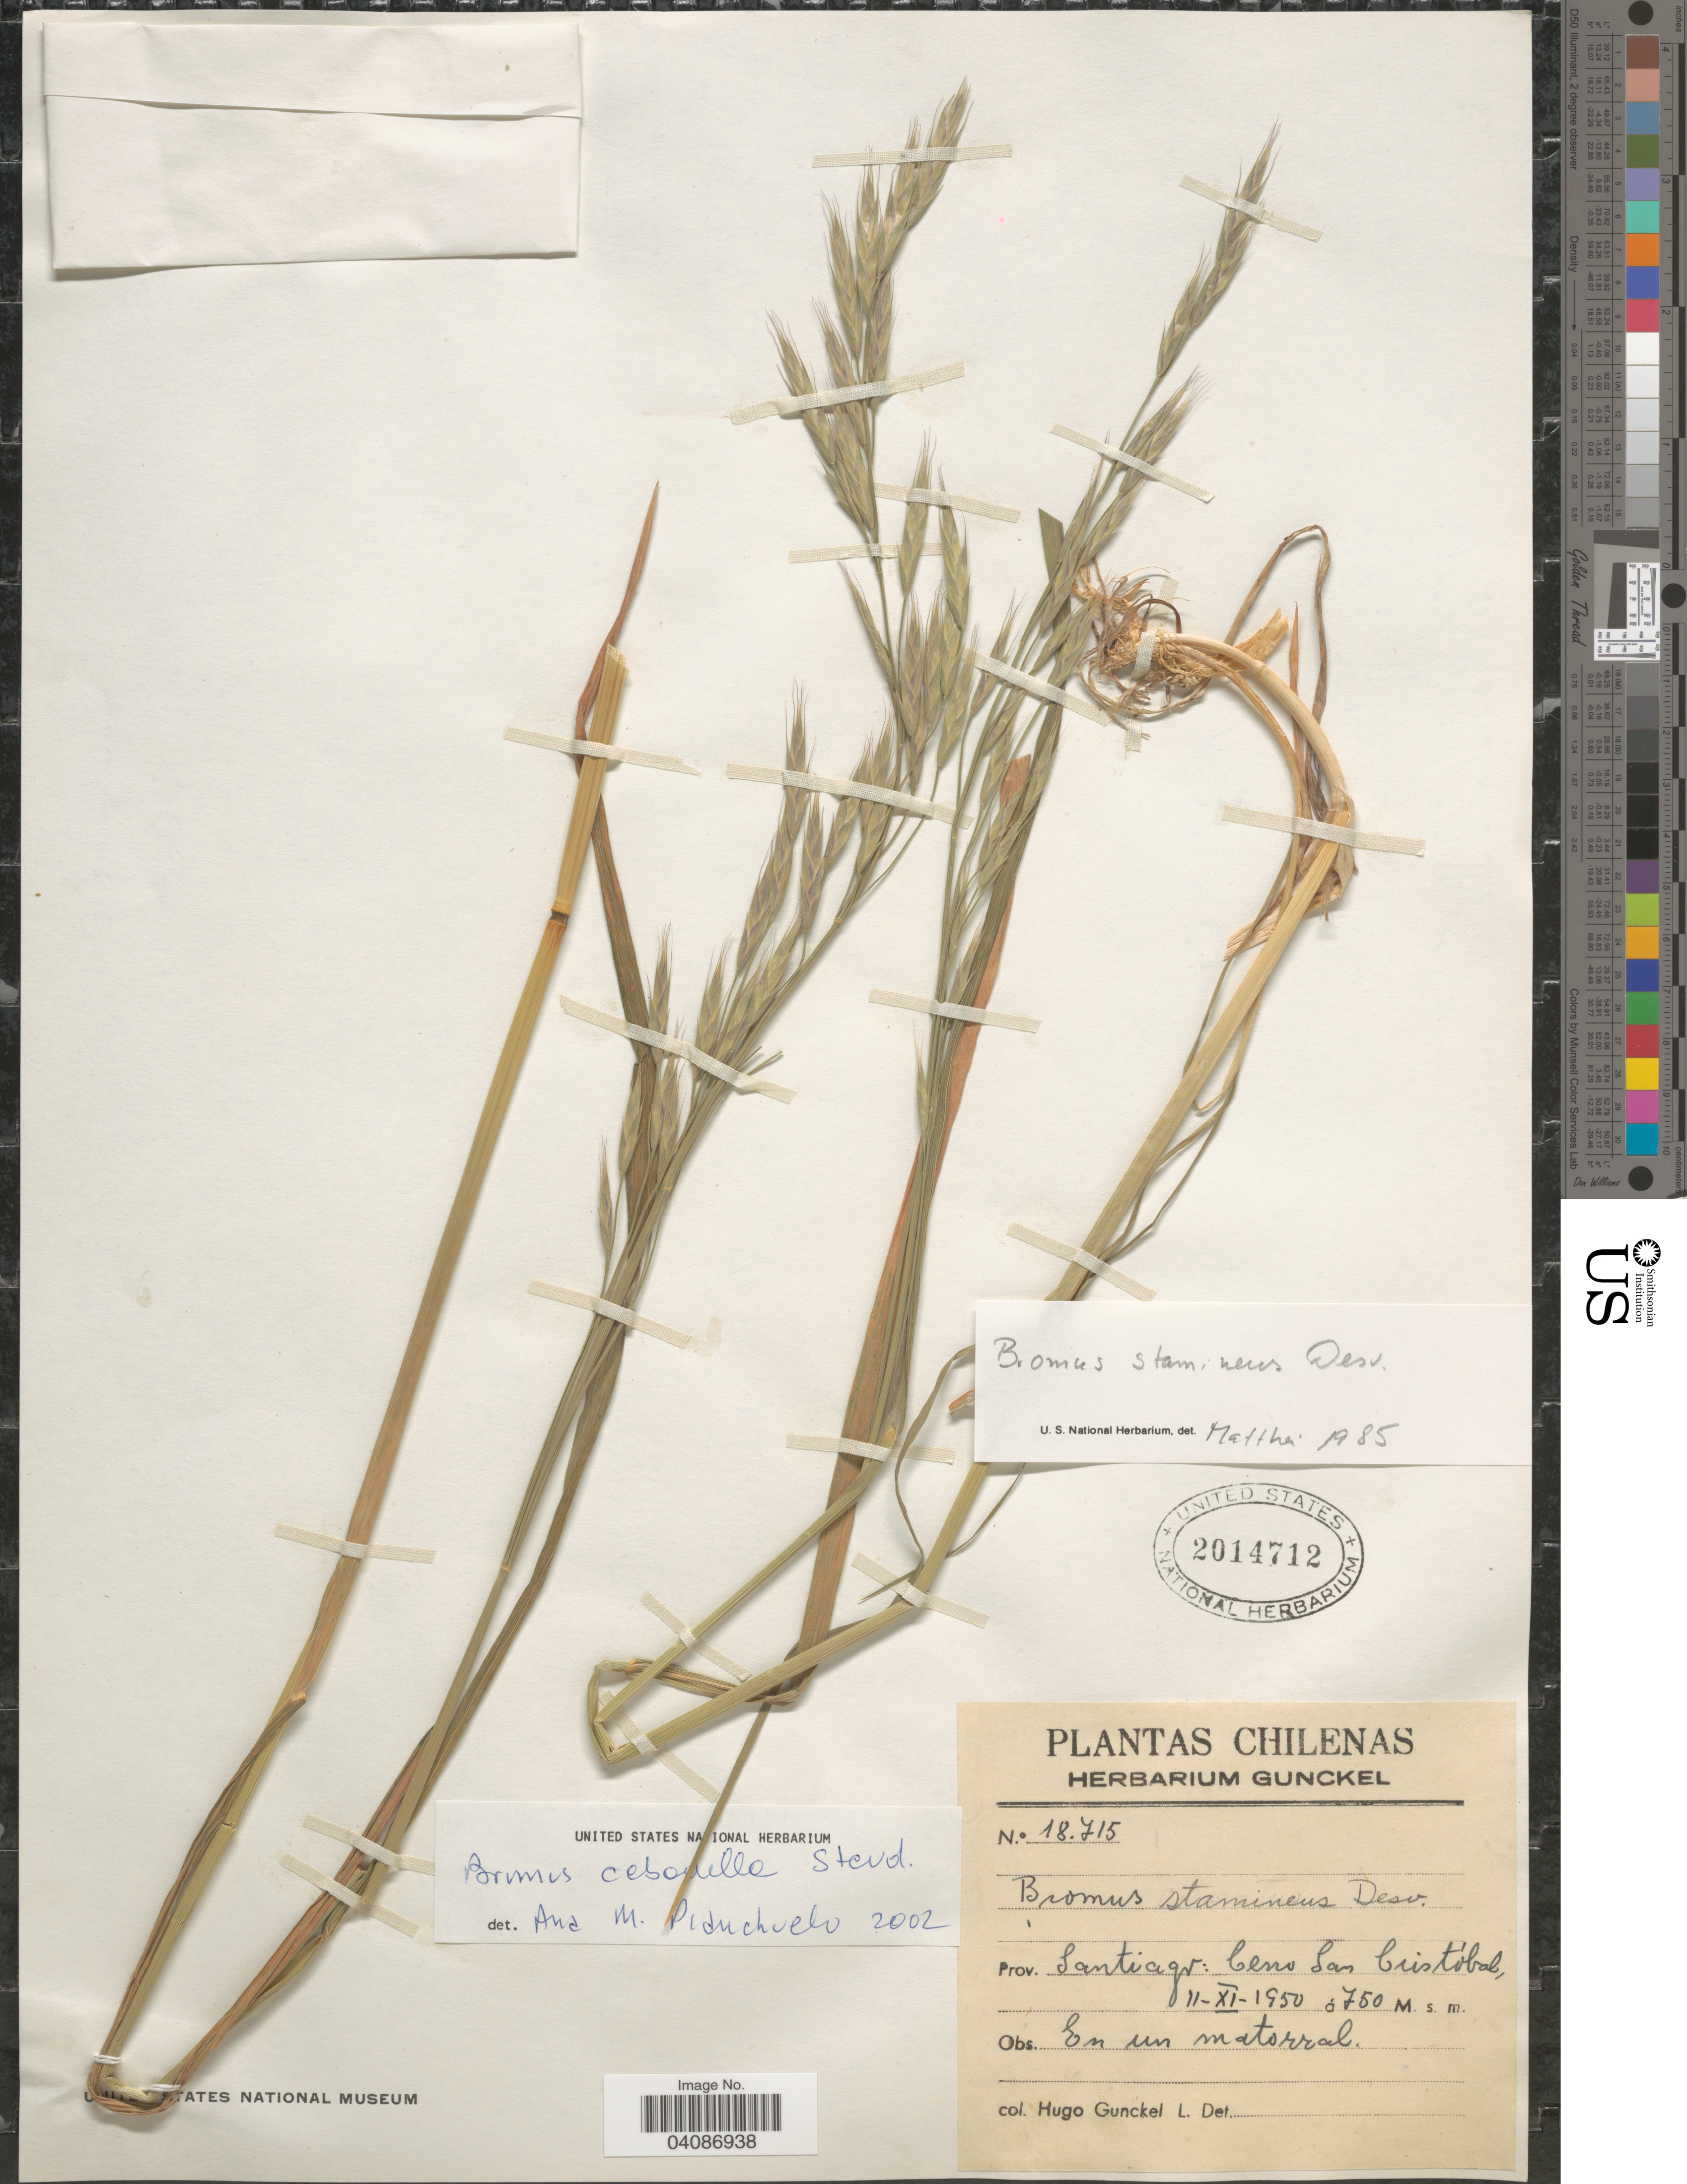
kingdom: Plantae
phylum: Tracheophyta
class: Liliopsida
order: Poales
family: Poaceae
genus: Bromus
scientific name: Bromus cebadilla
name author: Steud.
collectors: H. Gunckel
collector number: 18715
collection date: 1950-11-11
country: Chile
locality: Prov. Santiago: Cerro San Cristóbal.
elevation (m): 750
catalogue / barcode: US 2014712